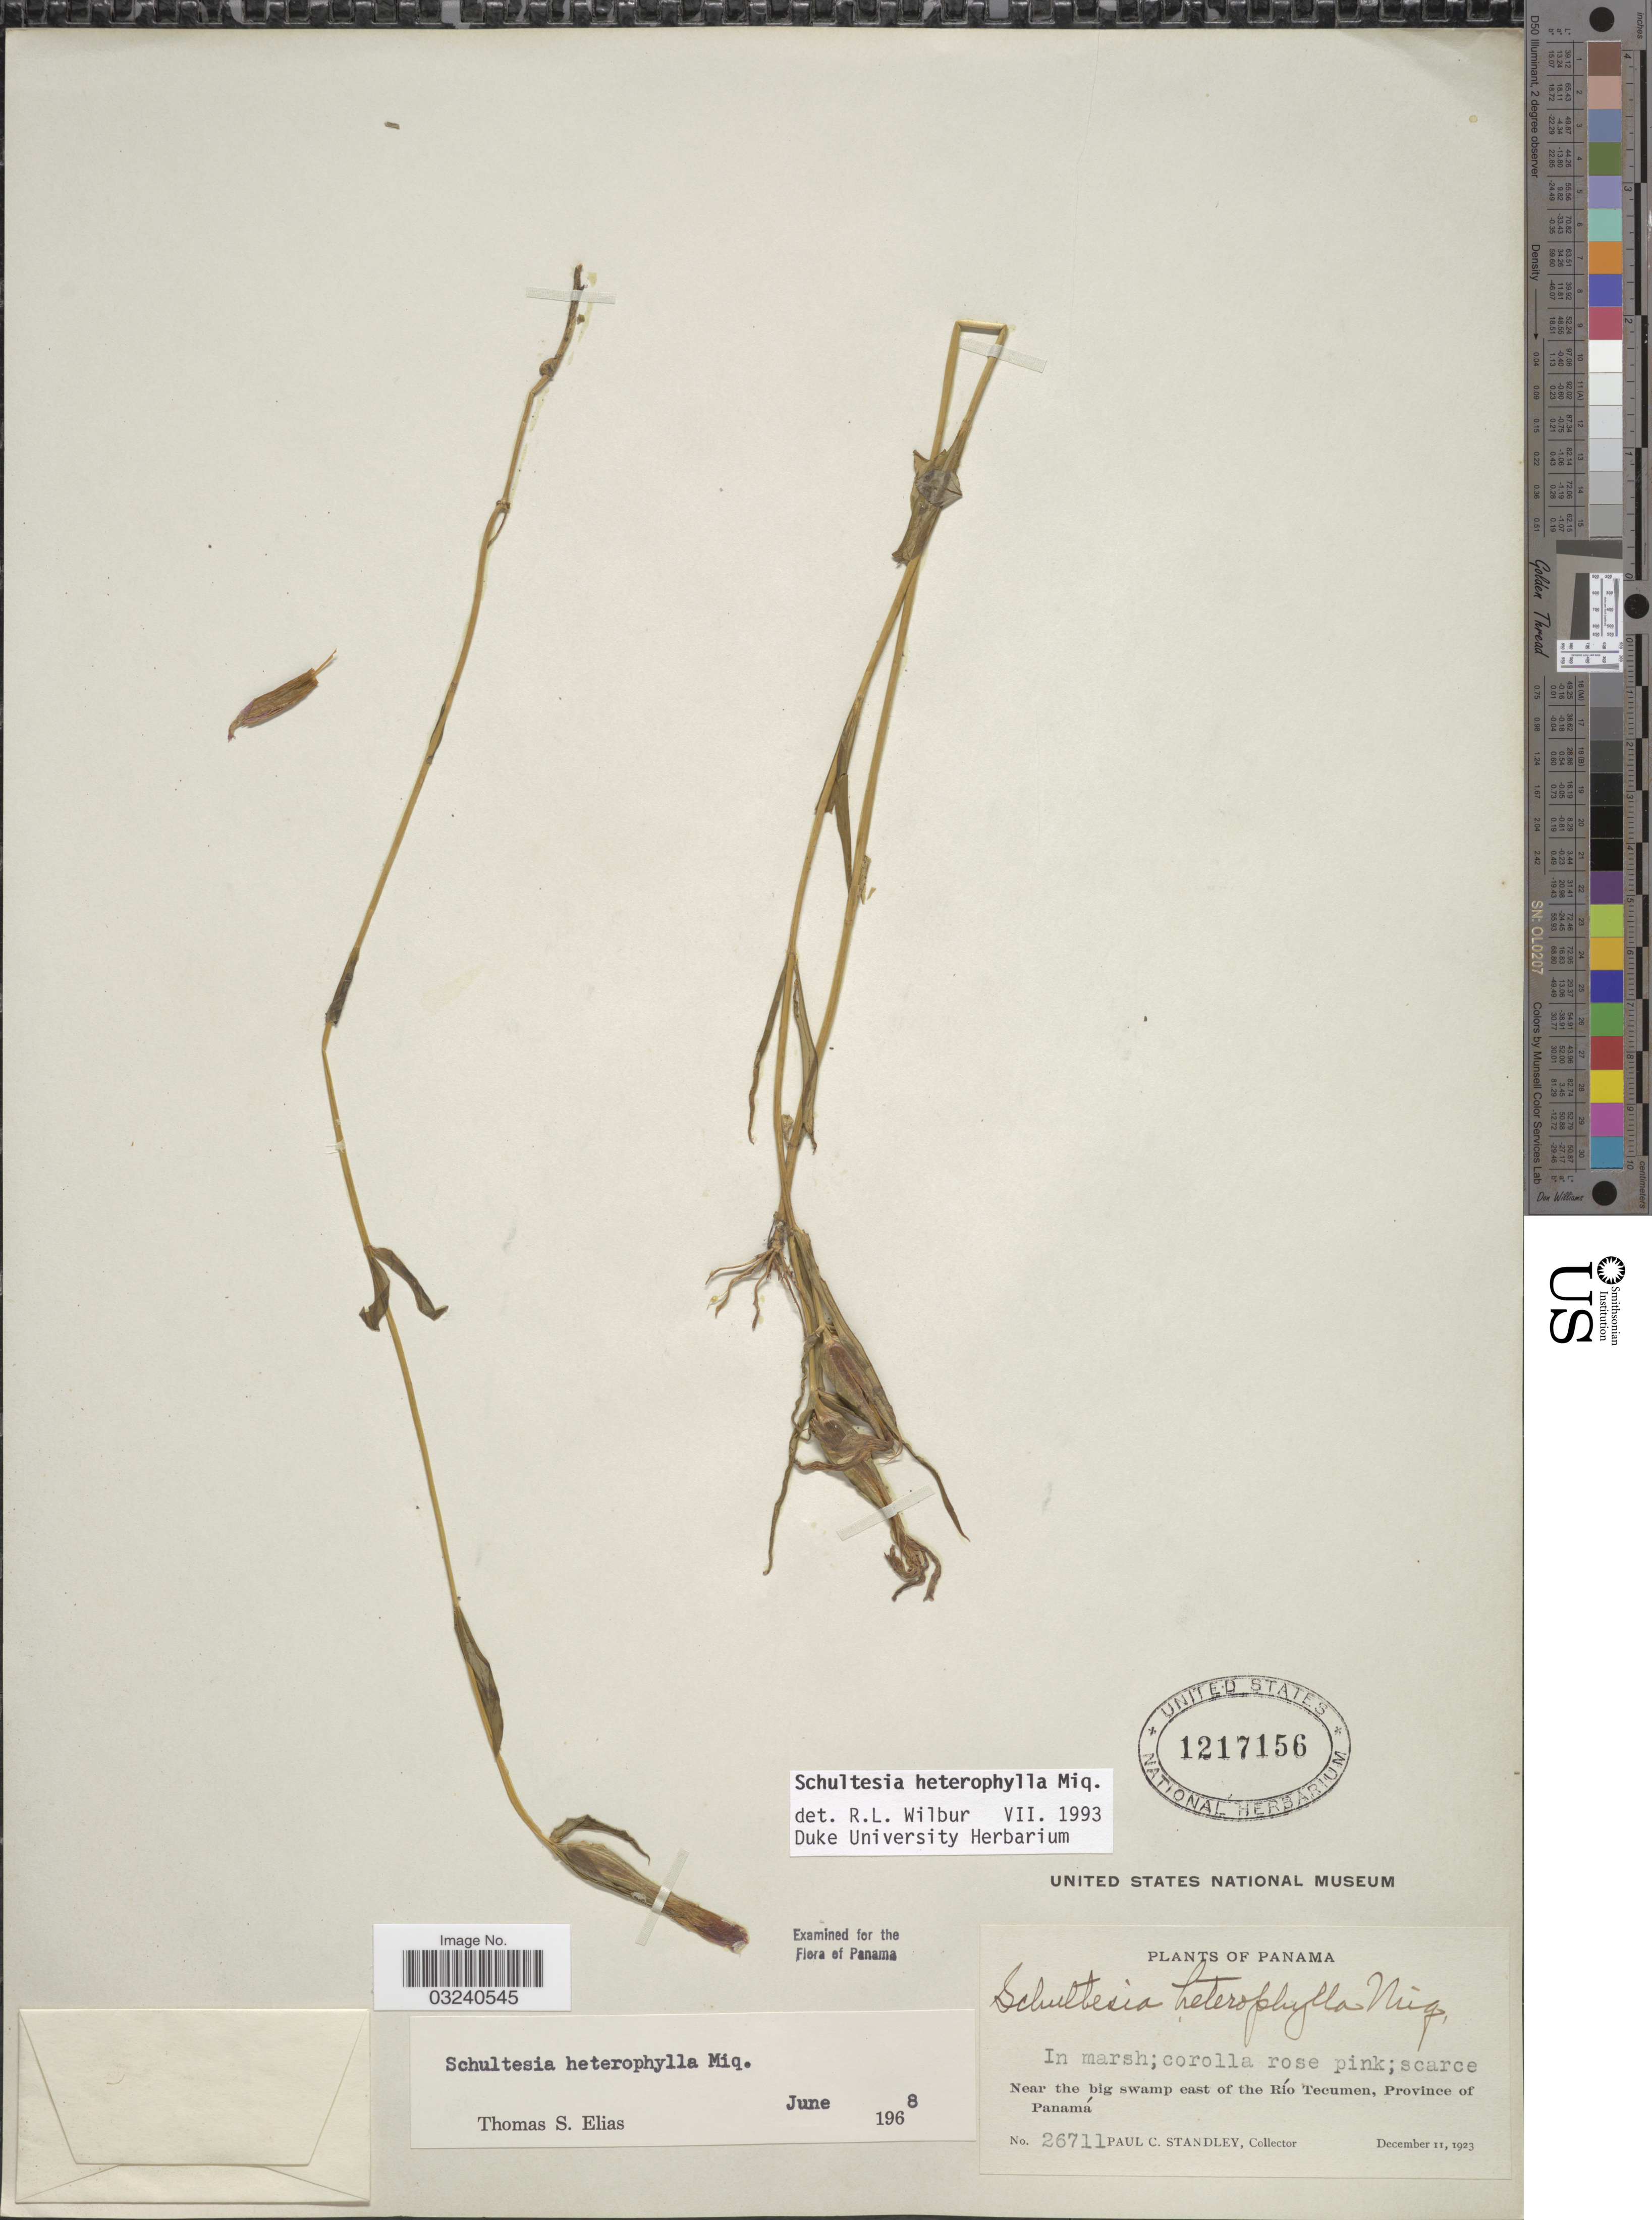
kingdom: Plantae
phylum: Tracheophyta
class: Magnoliopsida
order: Gentianales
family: Gentianaceae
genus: Schultesia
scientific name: Schultesia heterophylla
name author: Miq.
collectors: P. C. Standley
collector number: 26711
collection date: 1923-12-11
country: Panama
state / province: Panamá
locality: Near the big swamp east of the Río Tecumen.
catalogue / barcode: US 1217156